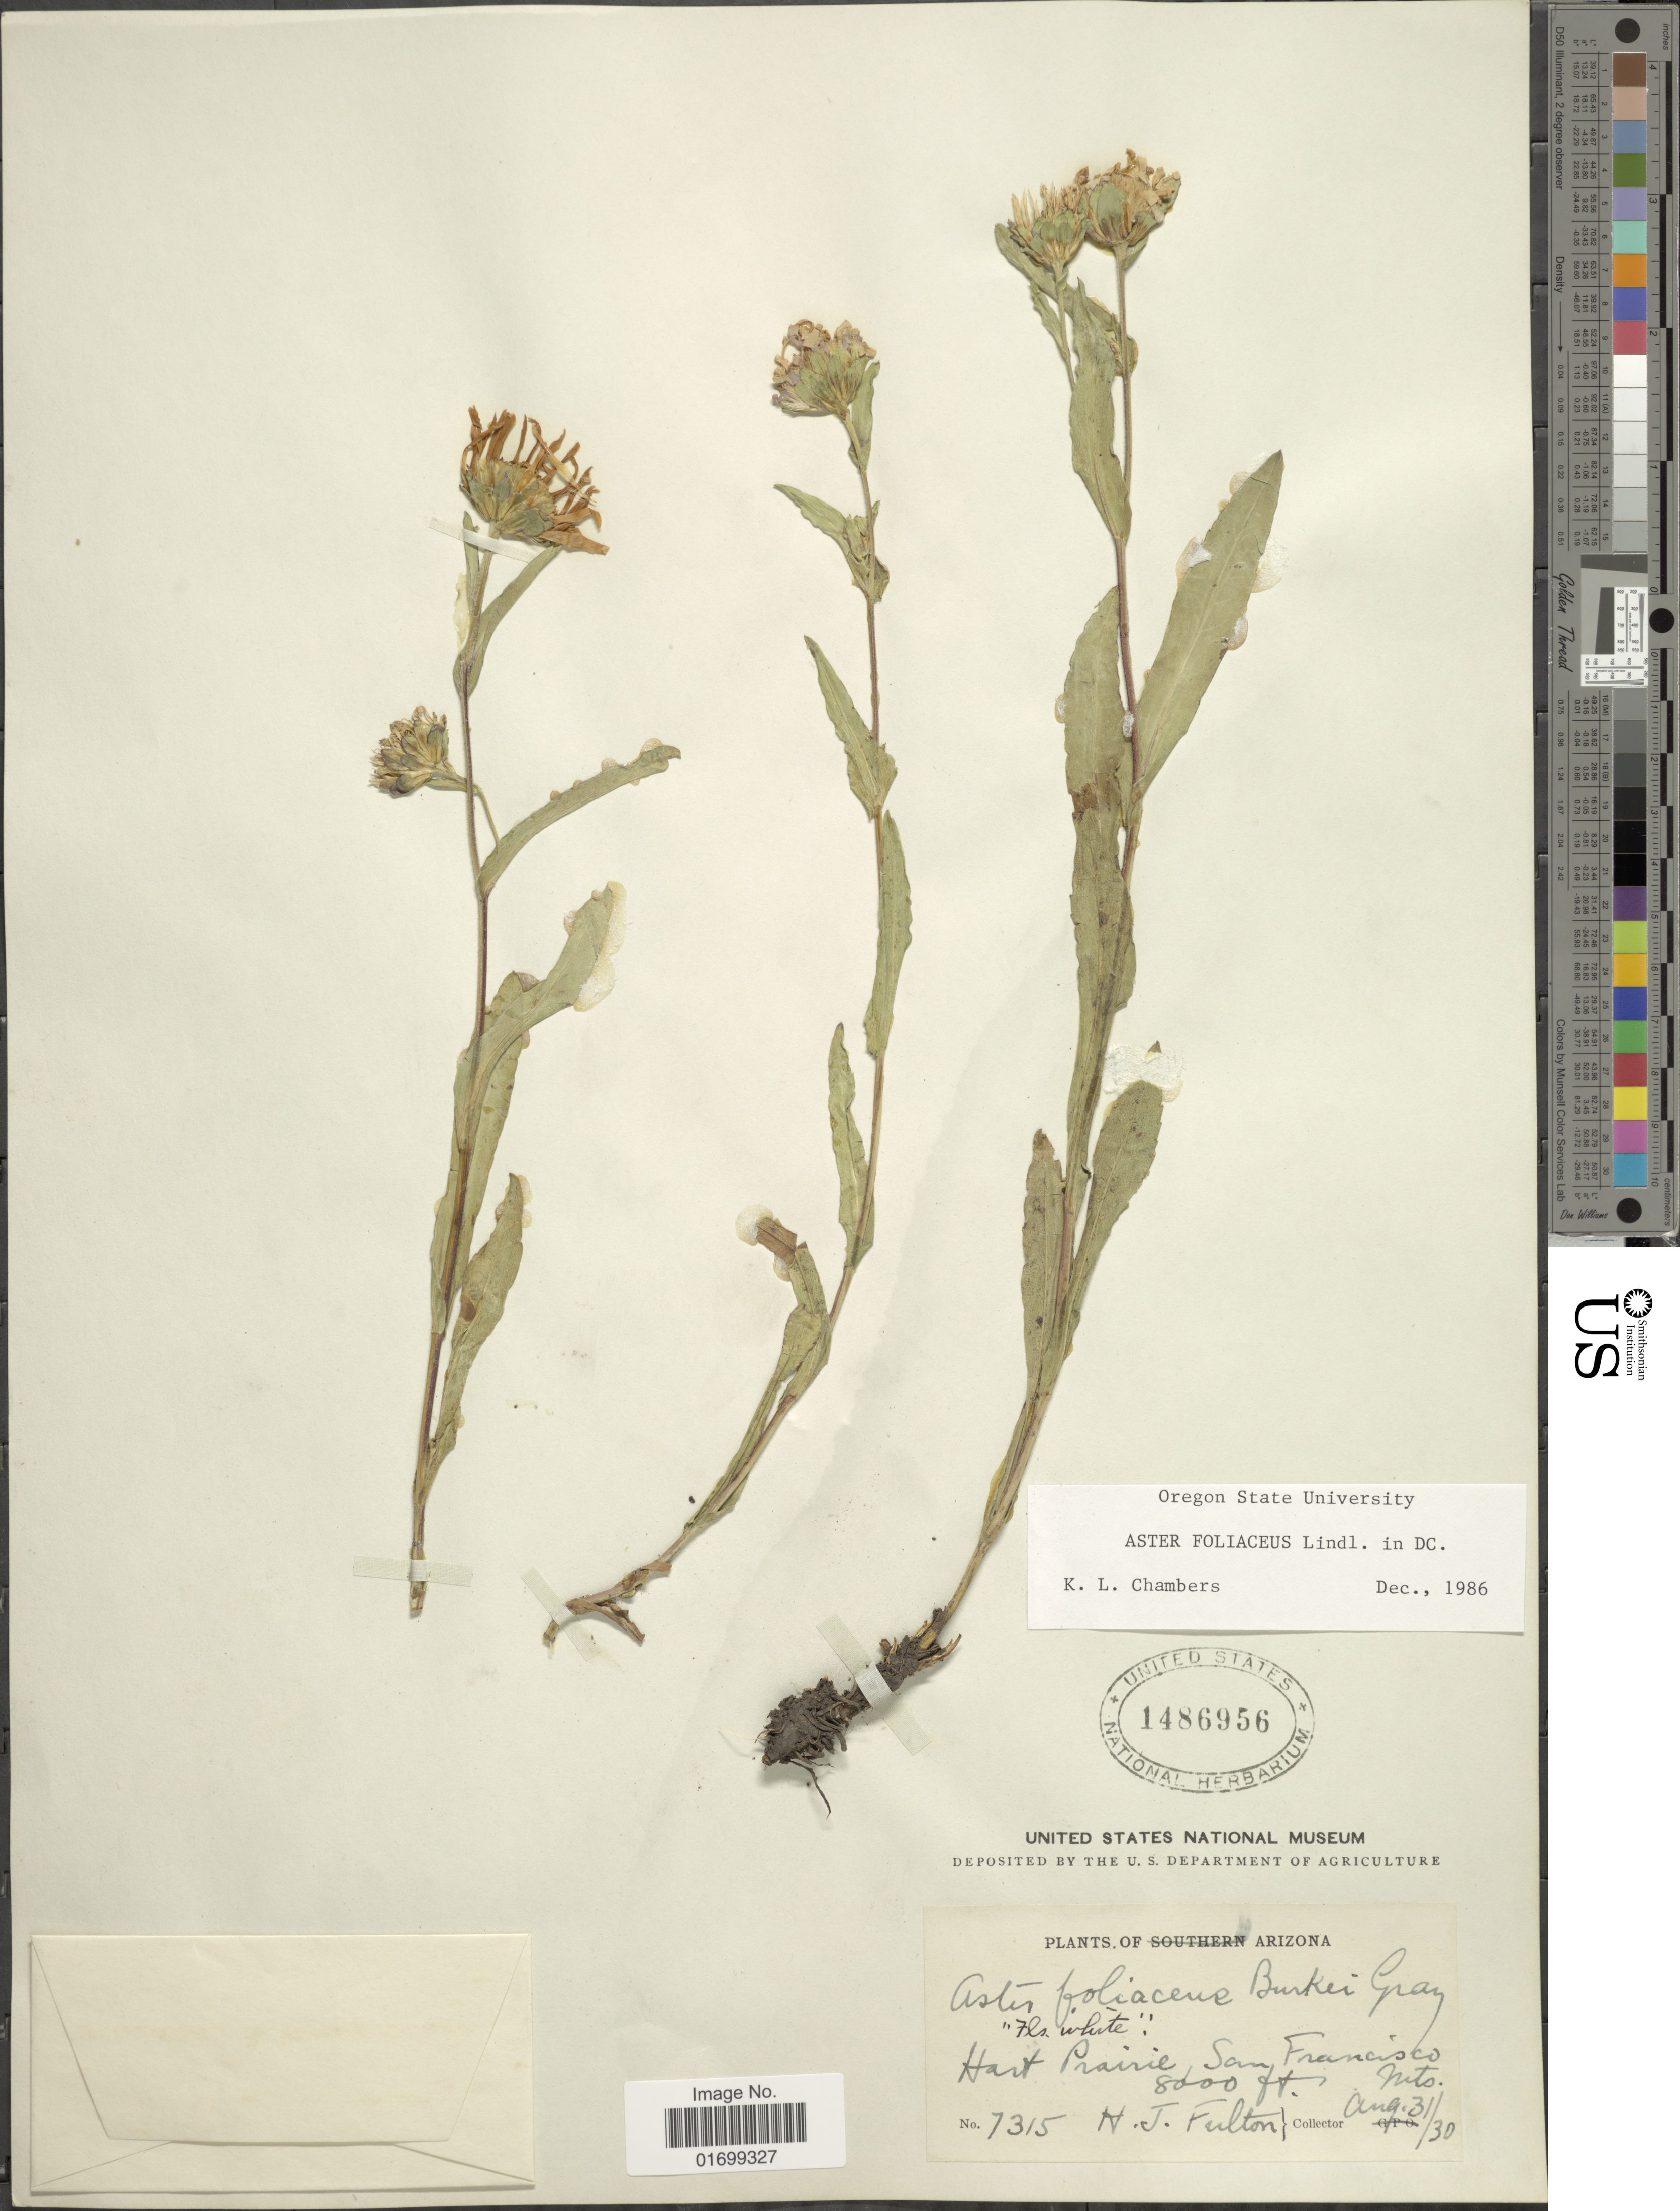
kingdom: Plantae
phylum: Tracheophyta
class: Magnoliopsida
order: Asterales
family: Asteraceae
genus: Symphyotrichum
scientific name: Symphyotrichum foliaceum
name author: (Lindl. ex DC.) G.L. Nesom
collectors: H. Fulton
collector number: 7315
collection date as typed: Transcribed d/m/y: 31/8/30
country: United States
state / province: Arizona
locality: Hart Prairie, San Francisco Mts.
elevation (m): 2438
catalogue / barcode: US 1486956